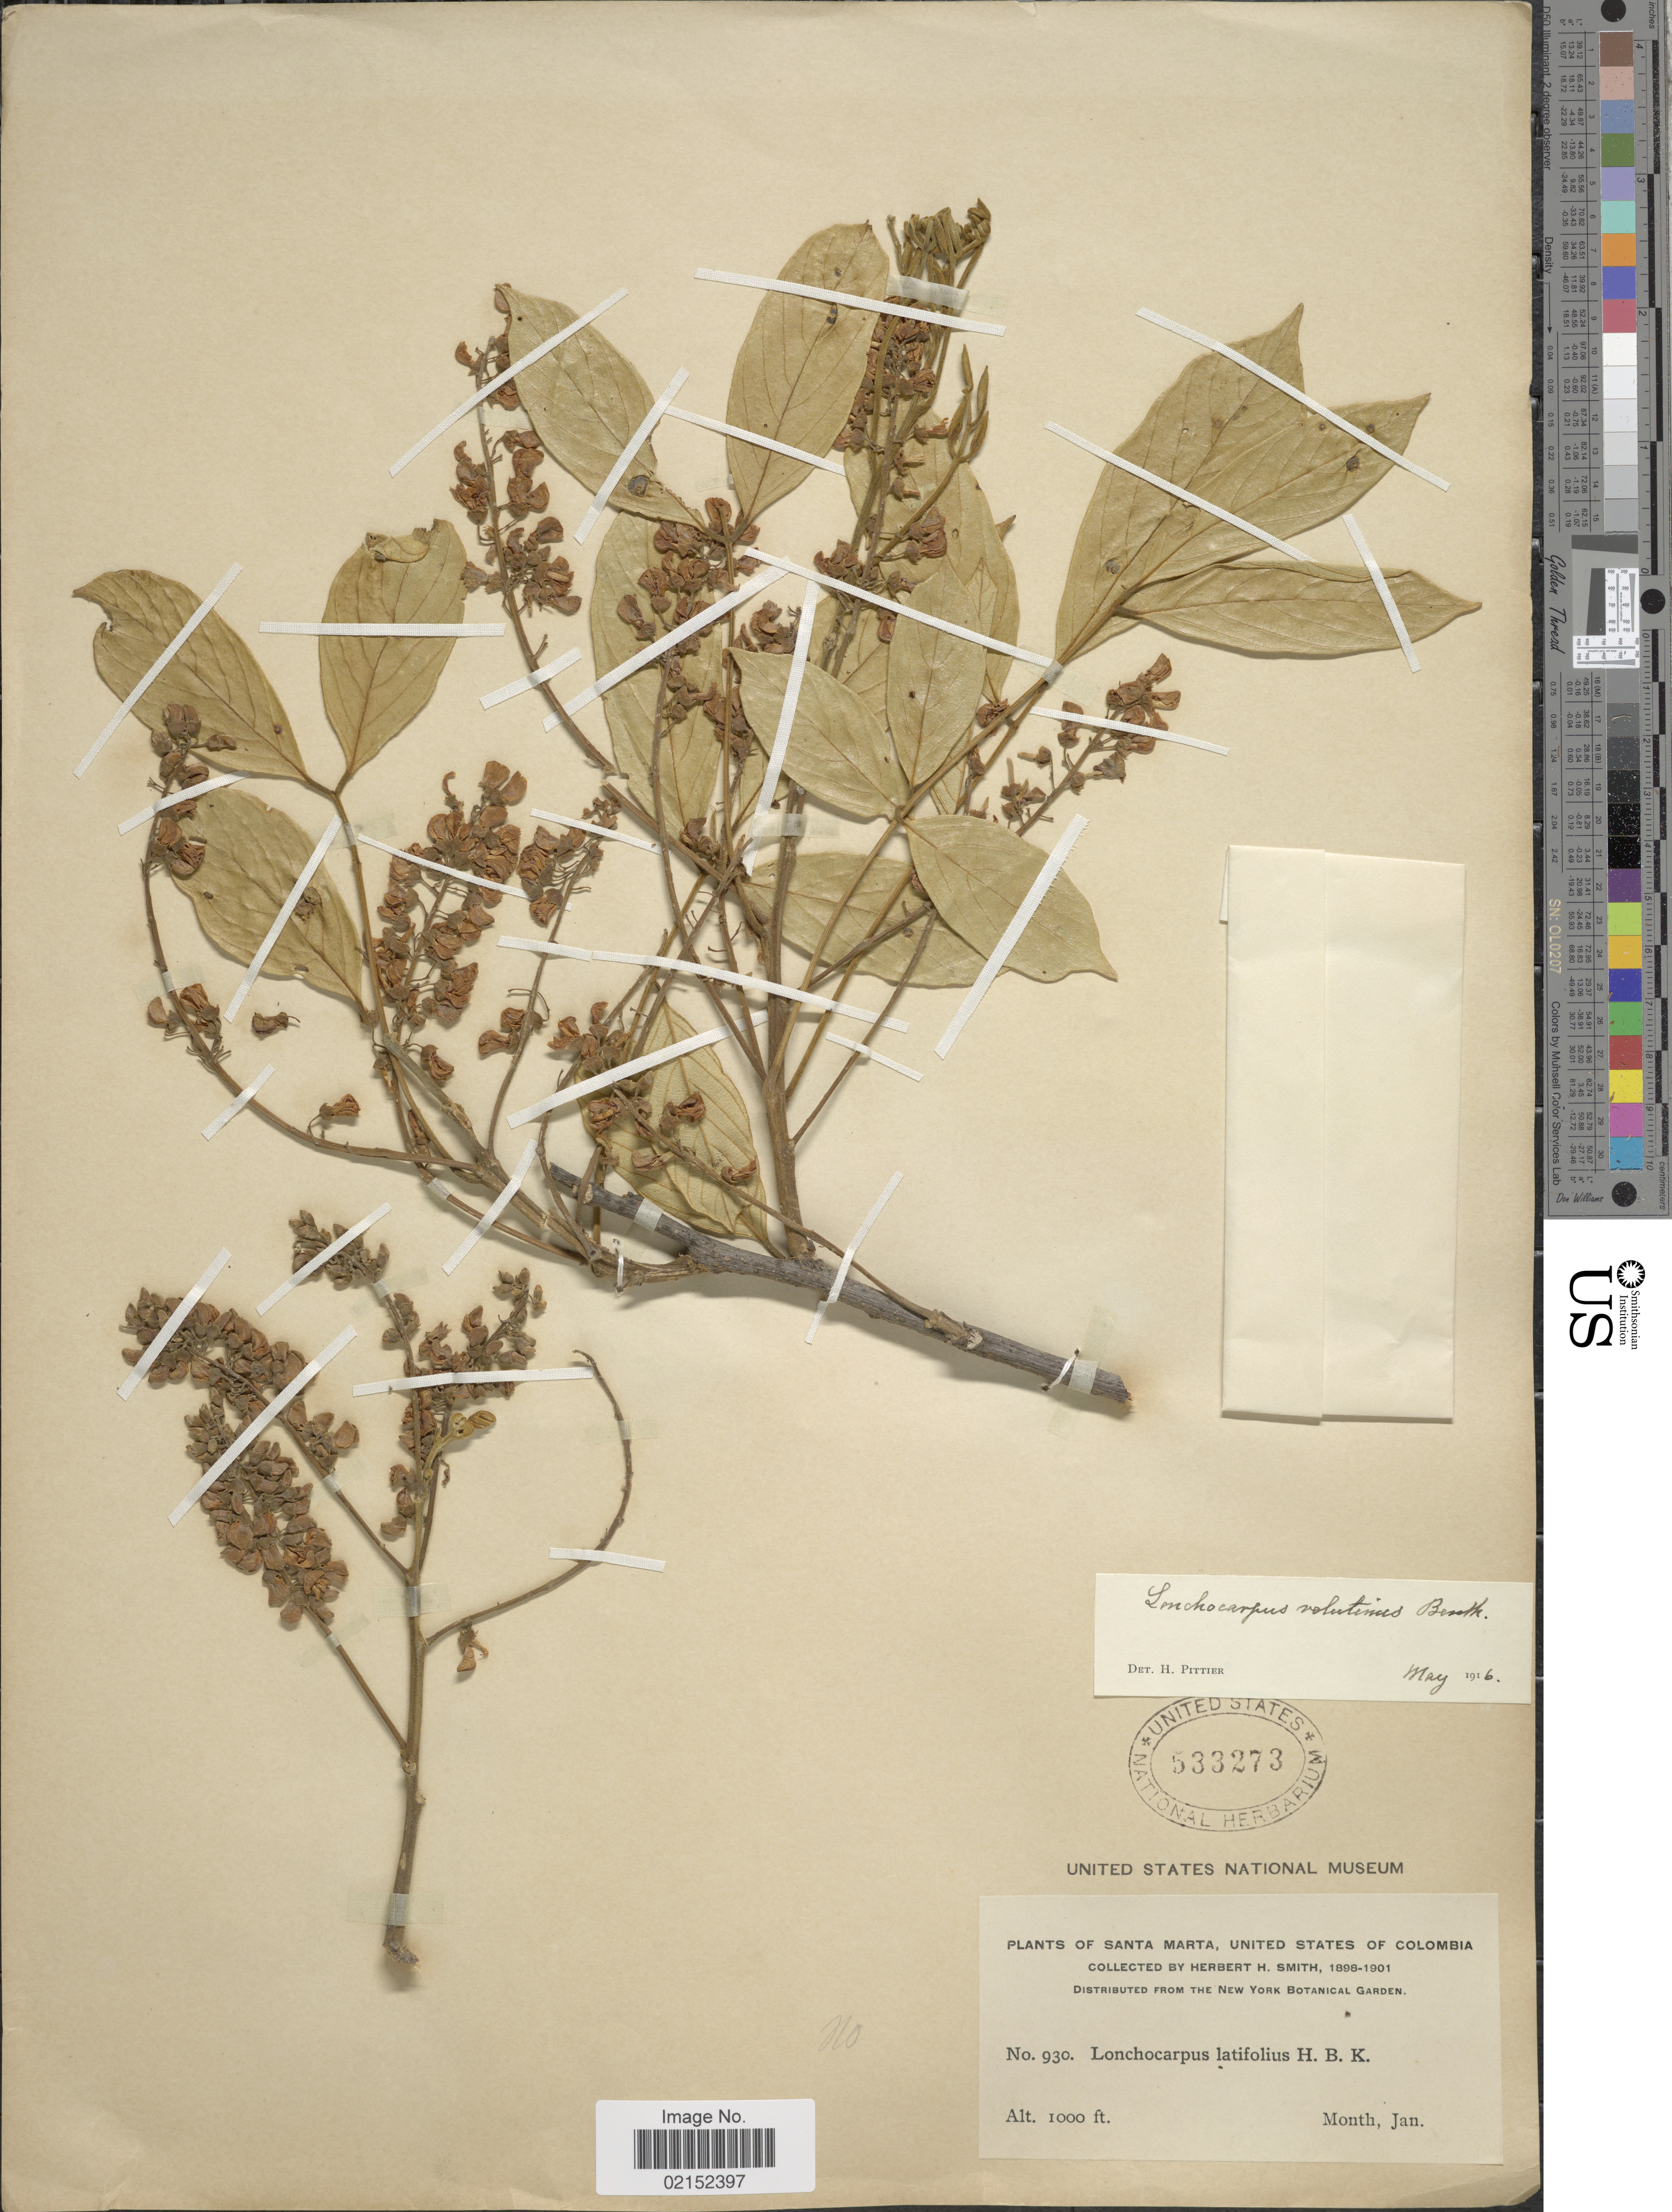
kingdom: Plantae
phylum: Tracheophyta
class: Magnoliopsida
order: Fabales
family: Fabaceae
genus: Lonchocarpus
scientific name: Lonchocarpus velutinus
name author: Benth. ex Seem.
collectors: Herbert H. Smith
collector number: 930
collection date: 1898-01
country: Colombia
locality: Santa Marta, United States of Colombia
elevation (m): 305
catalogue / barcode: US 533273